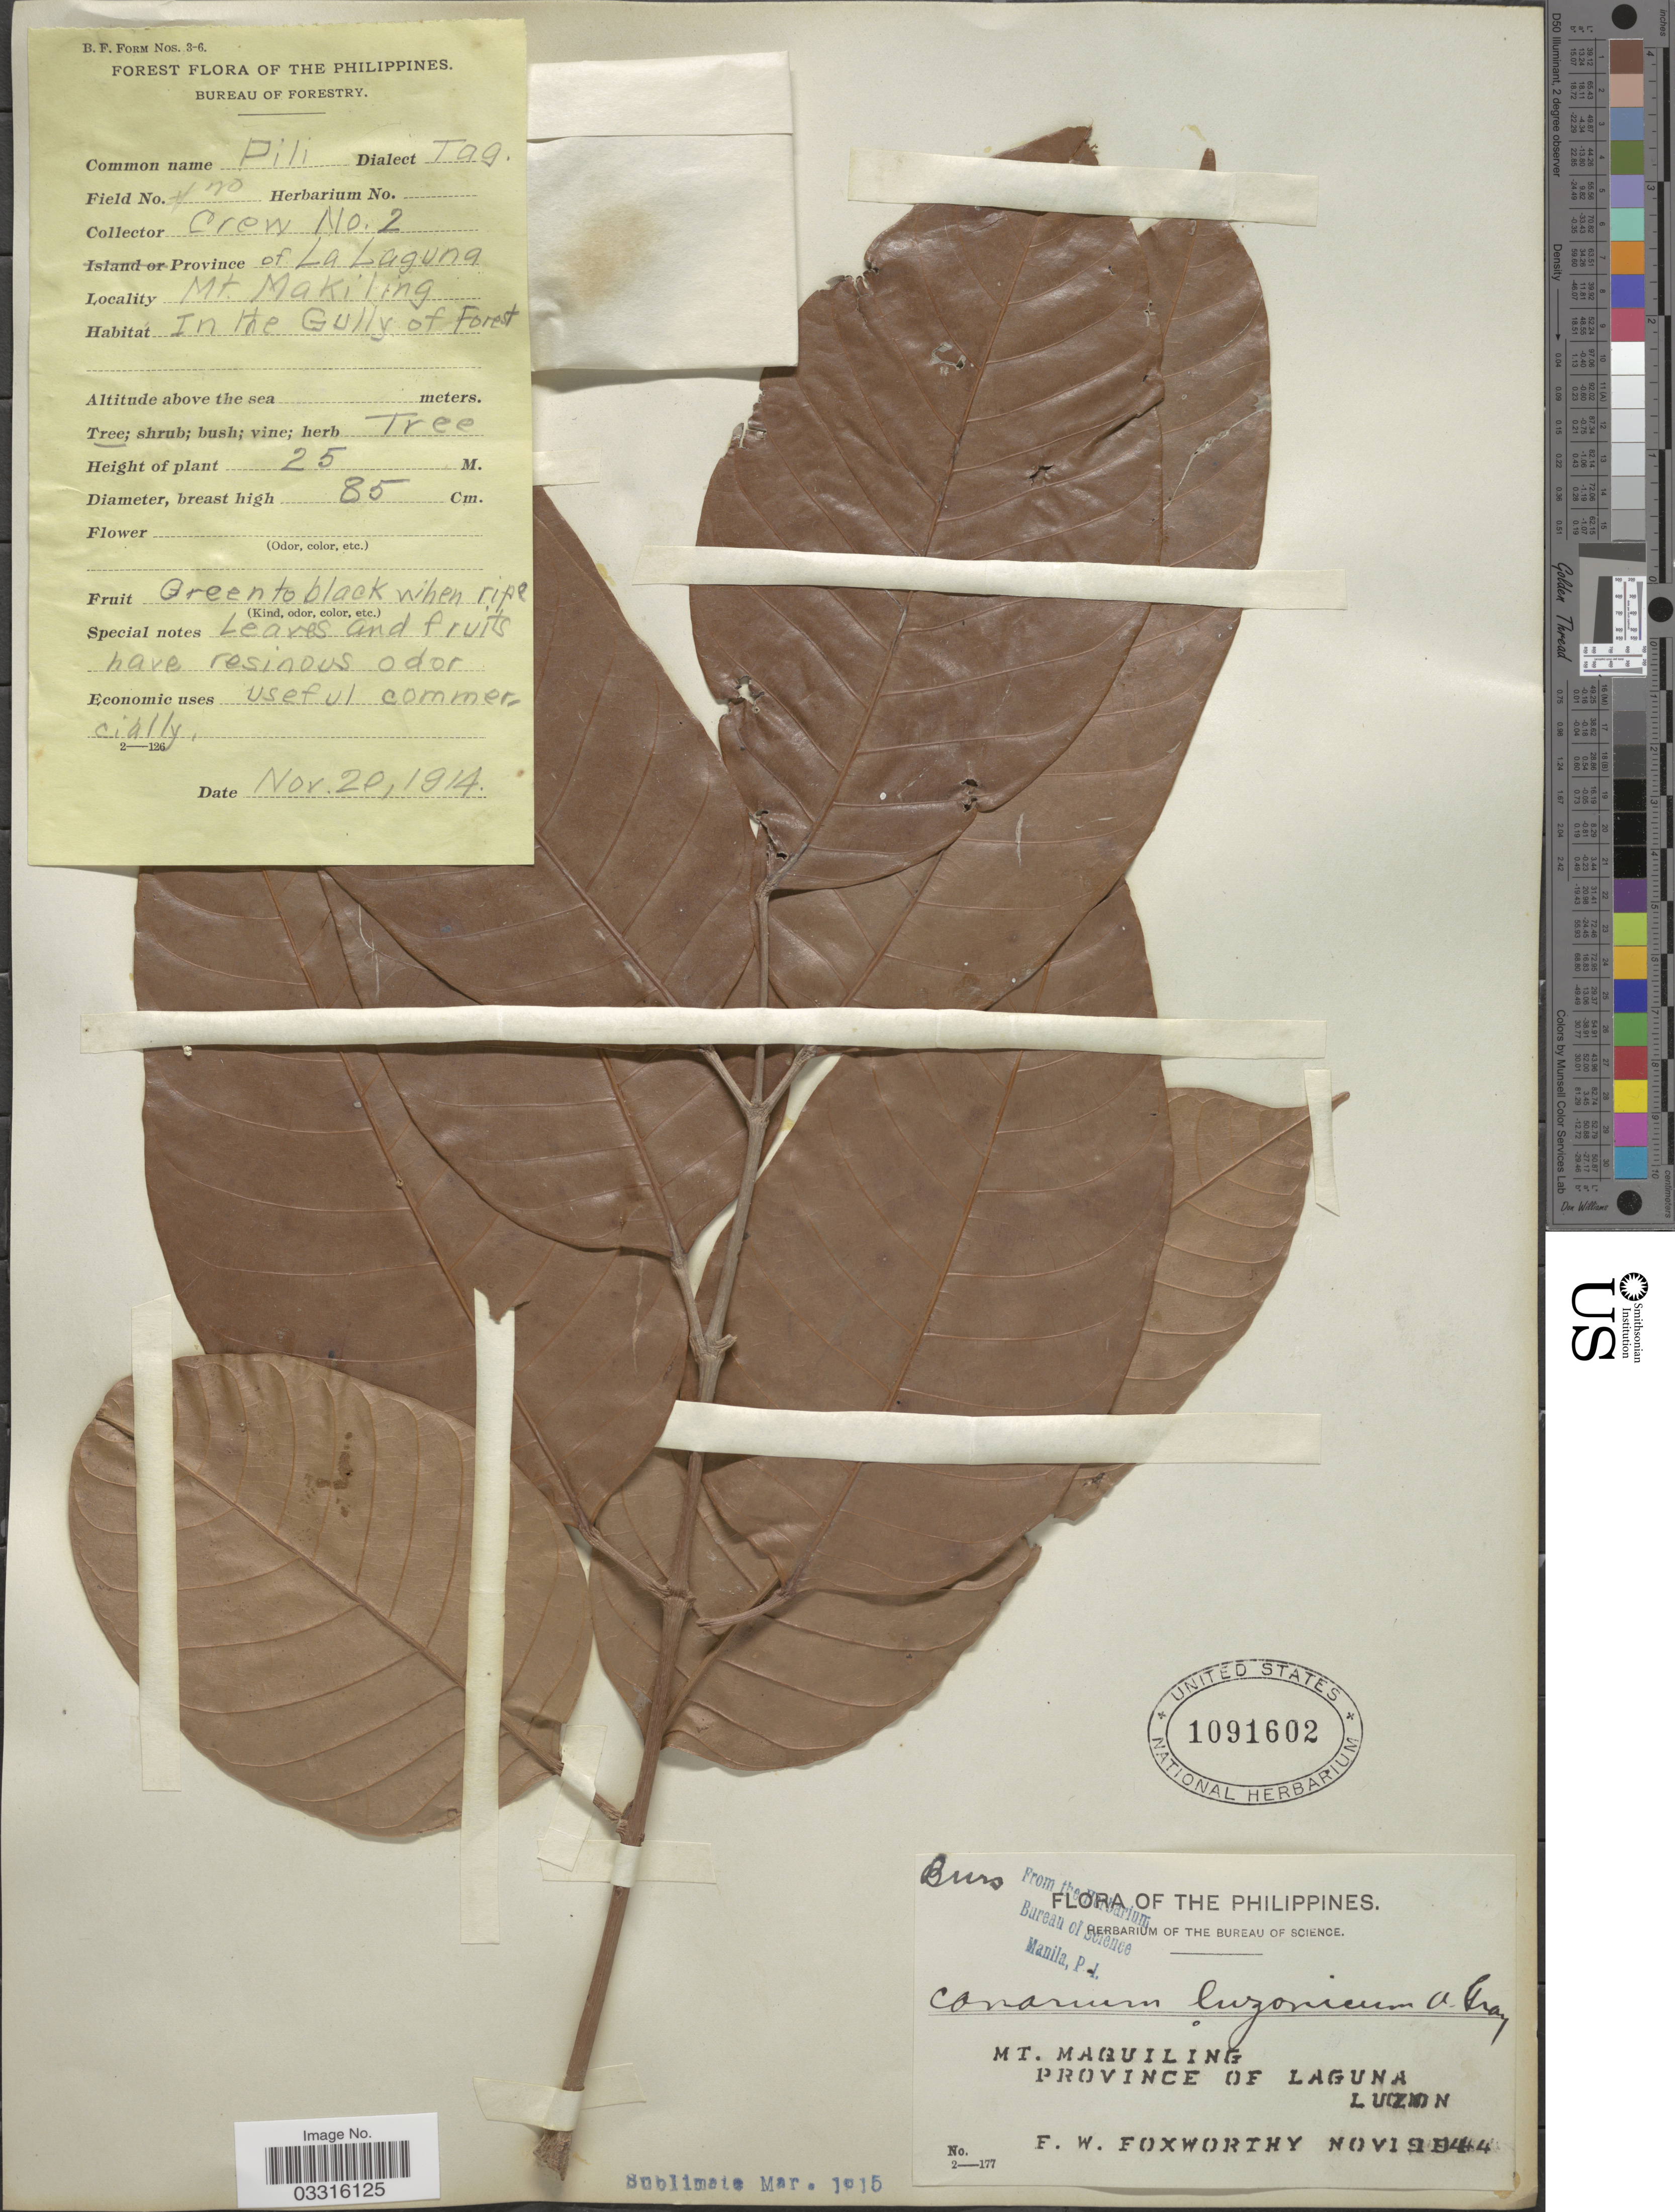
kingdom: Plantae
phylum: Tracheophyta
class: Magnoliopsida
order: Sapindales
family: Burseraceae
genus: Canarium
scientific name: Canarium luzonicum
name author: (Blume) A. Gray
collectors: F. W. Foxworthy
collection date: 1914-11-20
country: Philippines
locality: Mt. Maquiling, Province of Laguna, Luzon.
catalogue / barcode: US 1091602